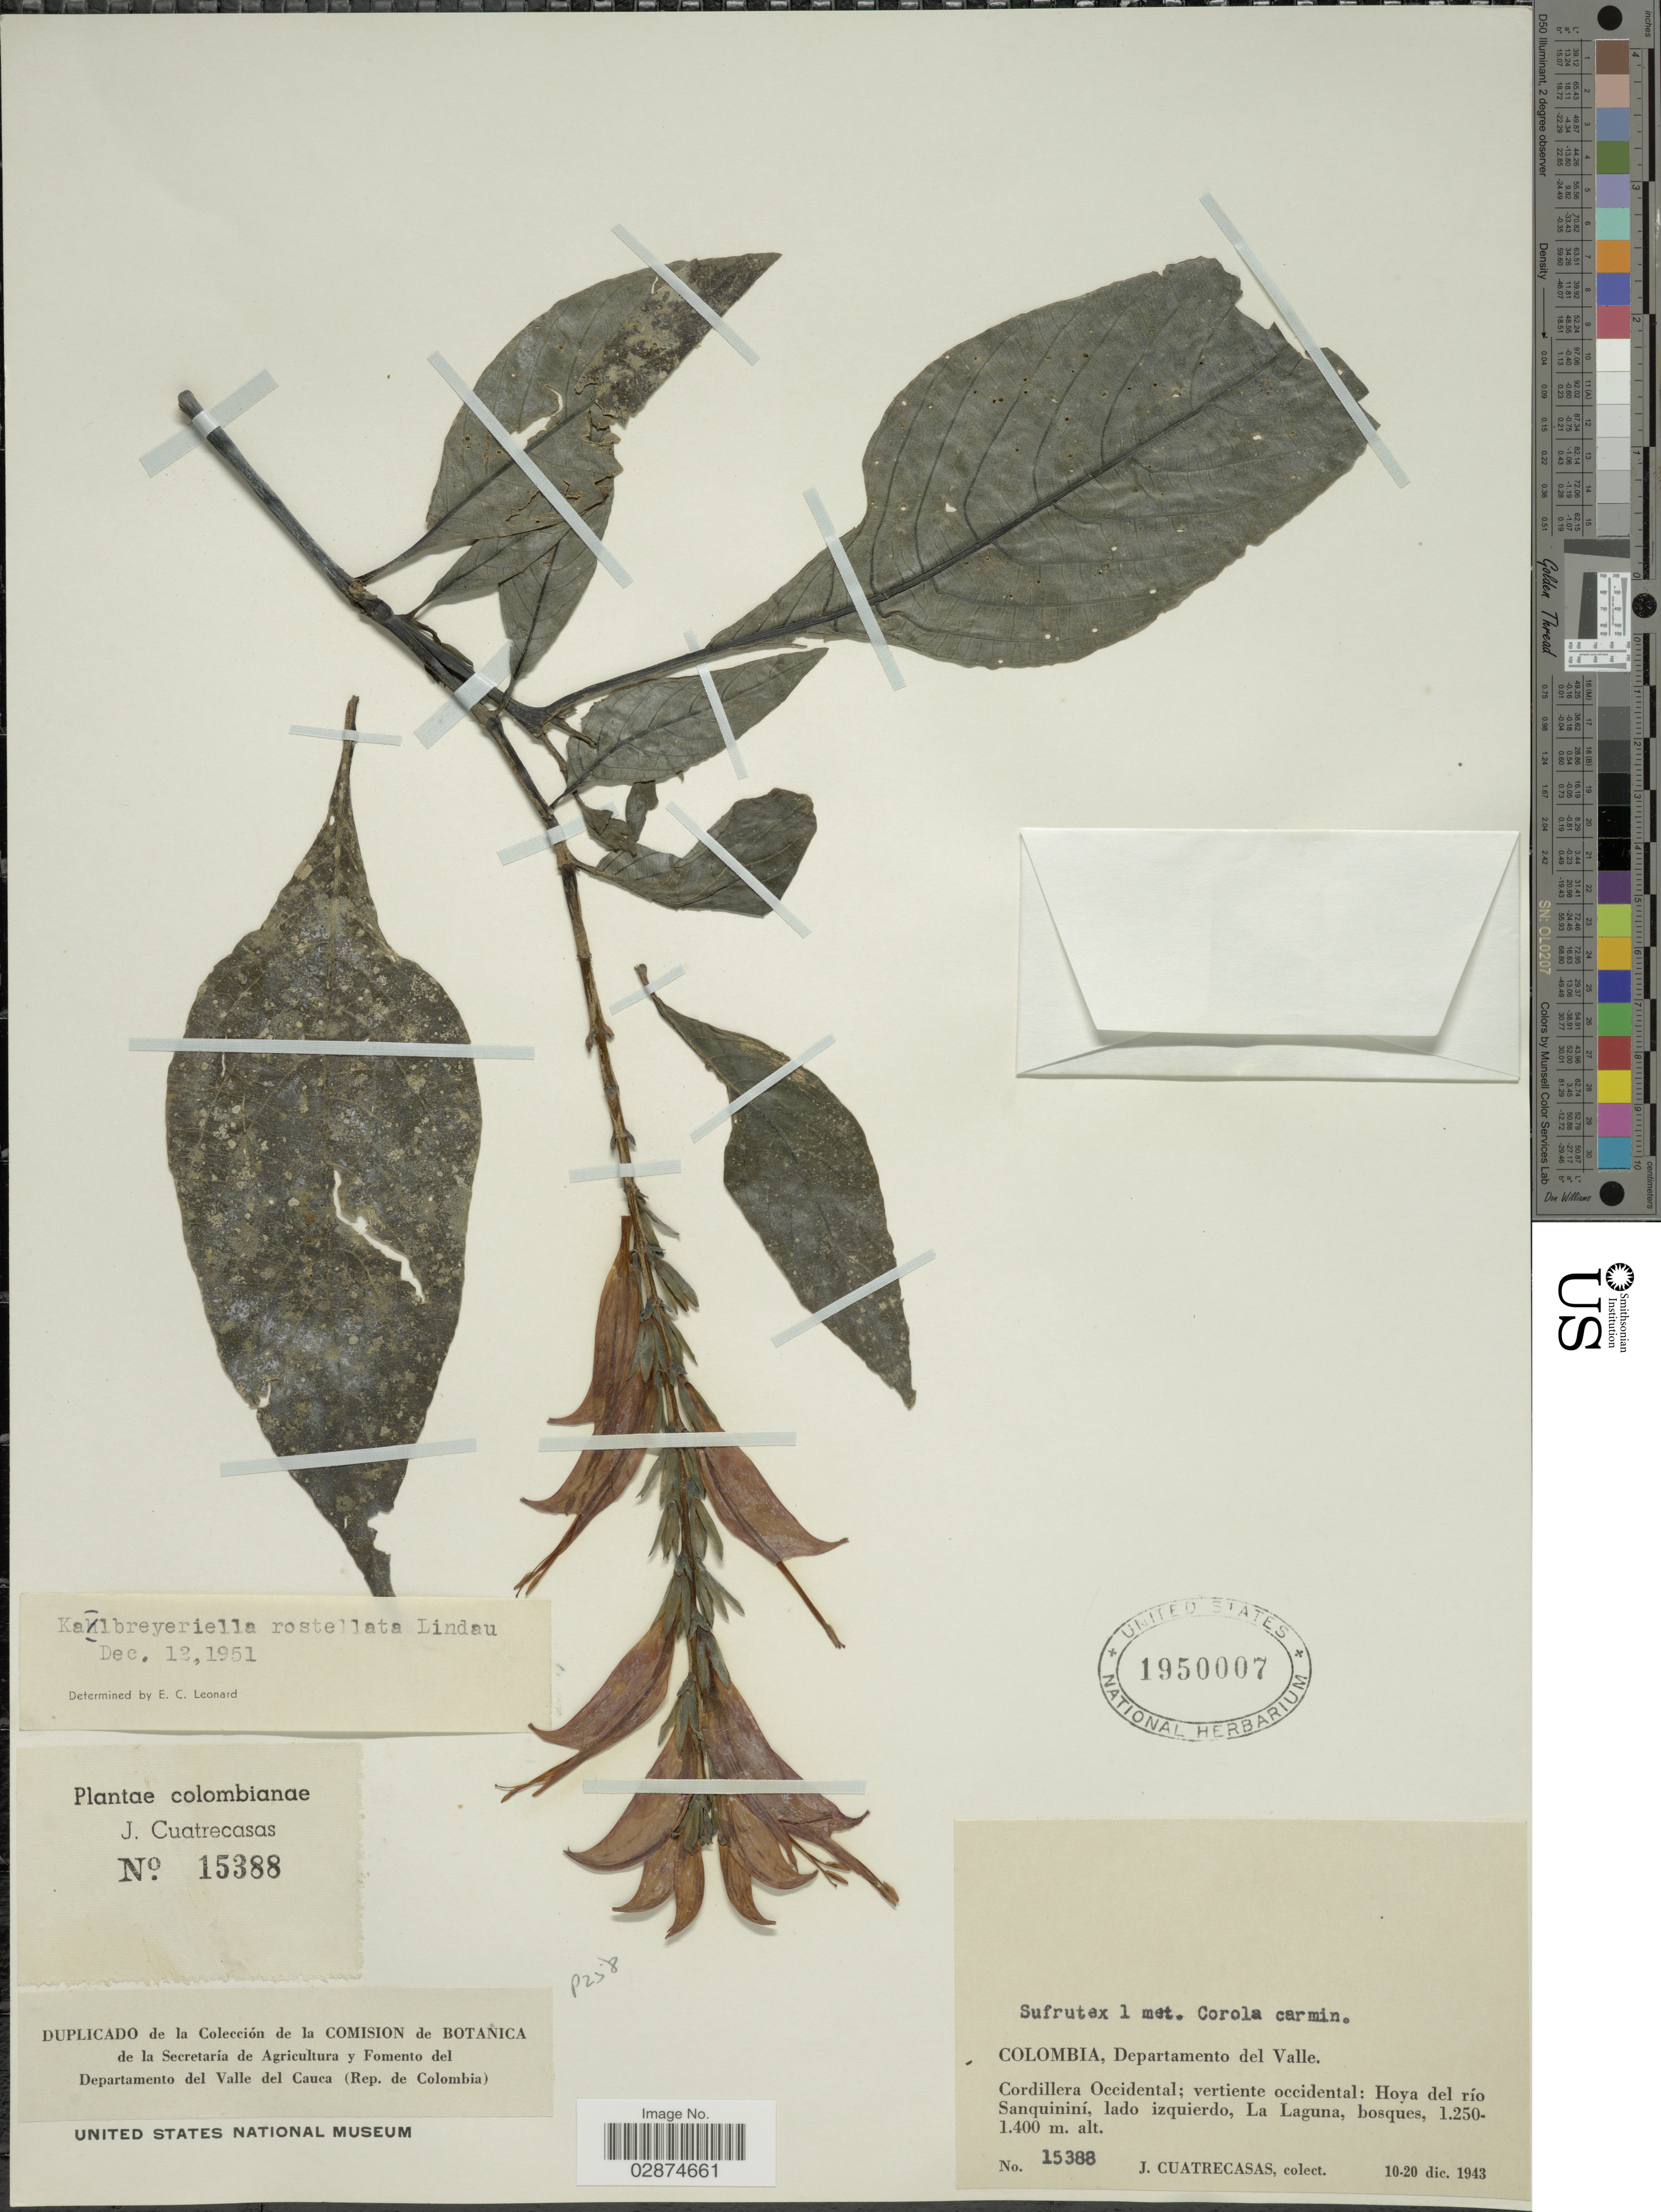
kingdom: Plantae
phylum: Tracheophyta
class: Magnoliopsida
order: Lamiales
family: Acanthaceae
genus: Kalbreyeriella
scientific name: Kalbreyeriella rostellata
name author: Lindau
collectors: J. Cuatrecasas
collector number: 15388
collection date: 1943-12-10/1943-12-20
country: Colombia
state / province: Valle del Cauca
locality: Departamento del Valle. Cordillera Occidental; vertiente occidental: Hoya del río Sanquininí, lado izquierdo, La Laguna.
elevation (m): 1250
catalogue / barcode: US 1950007